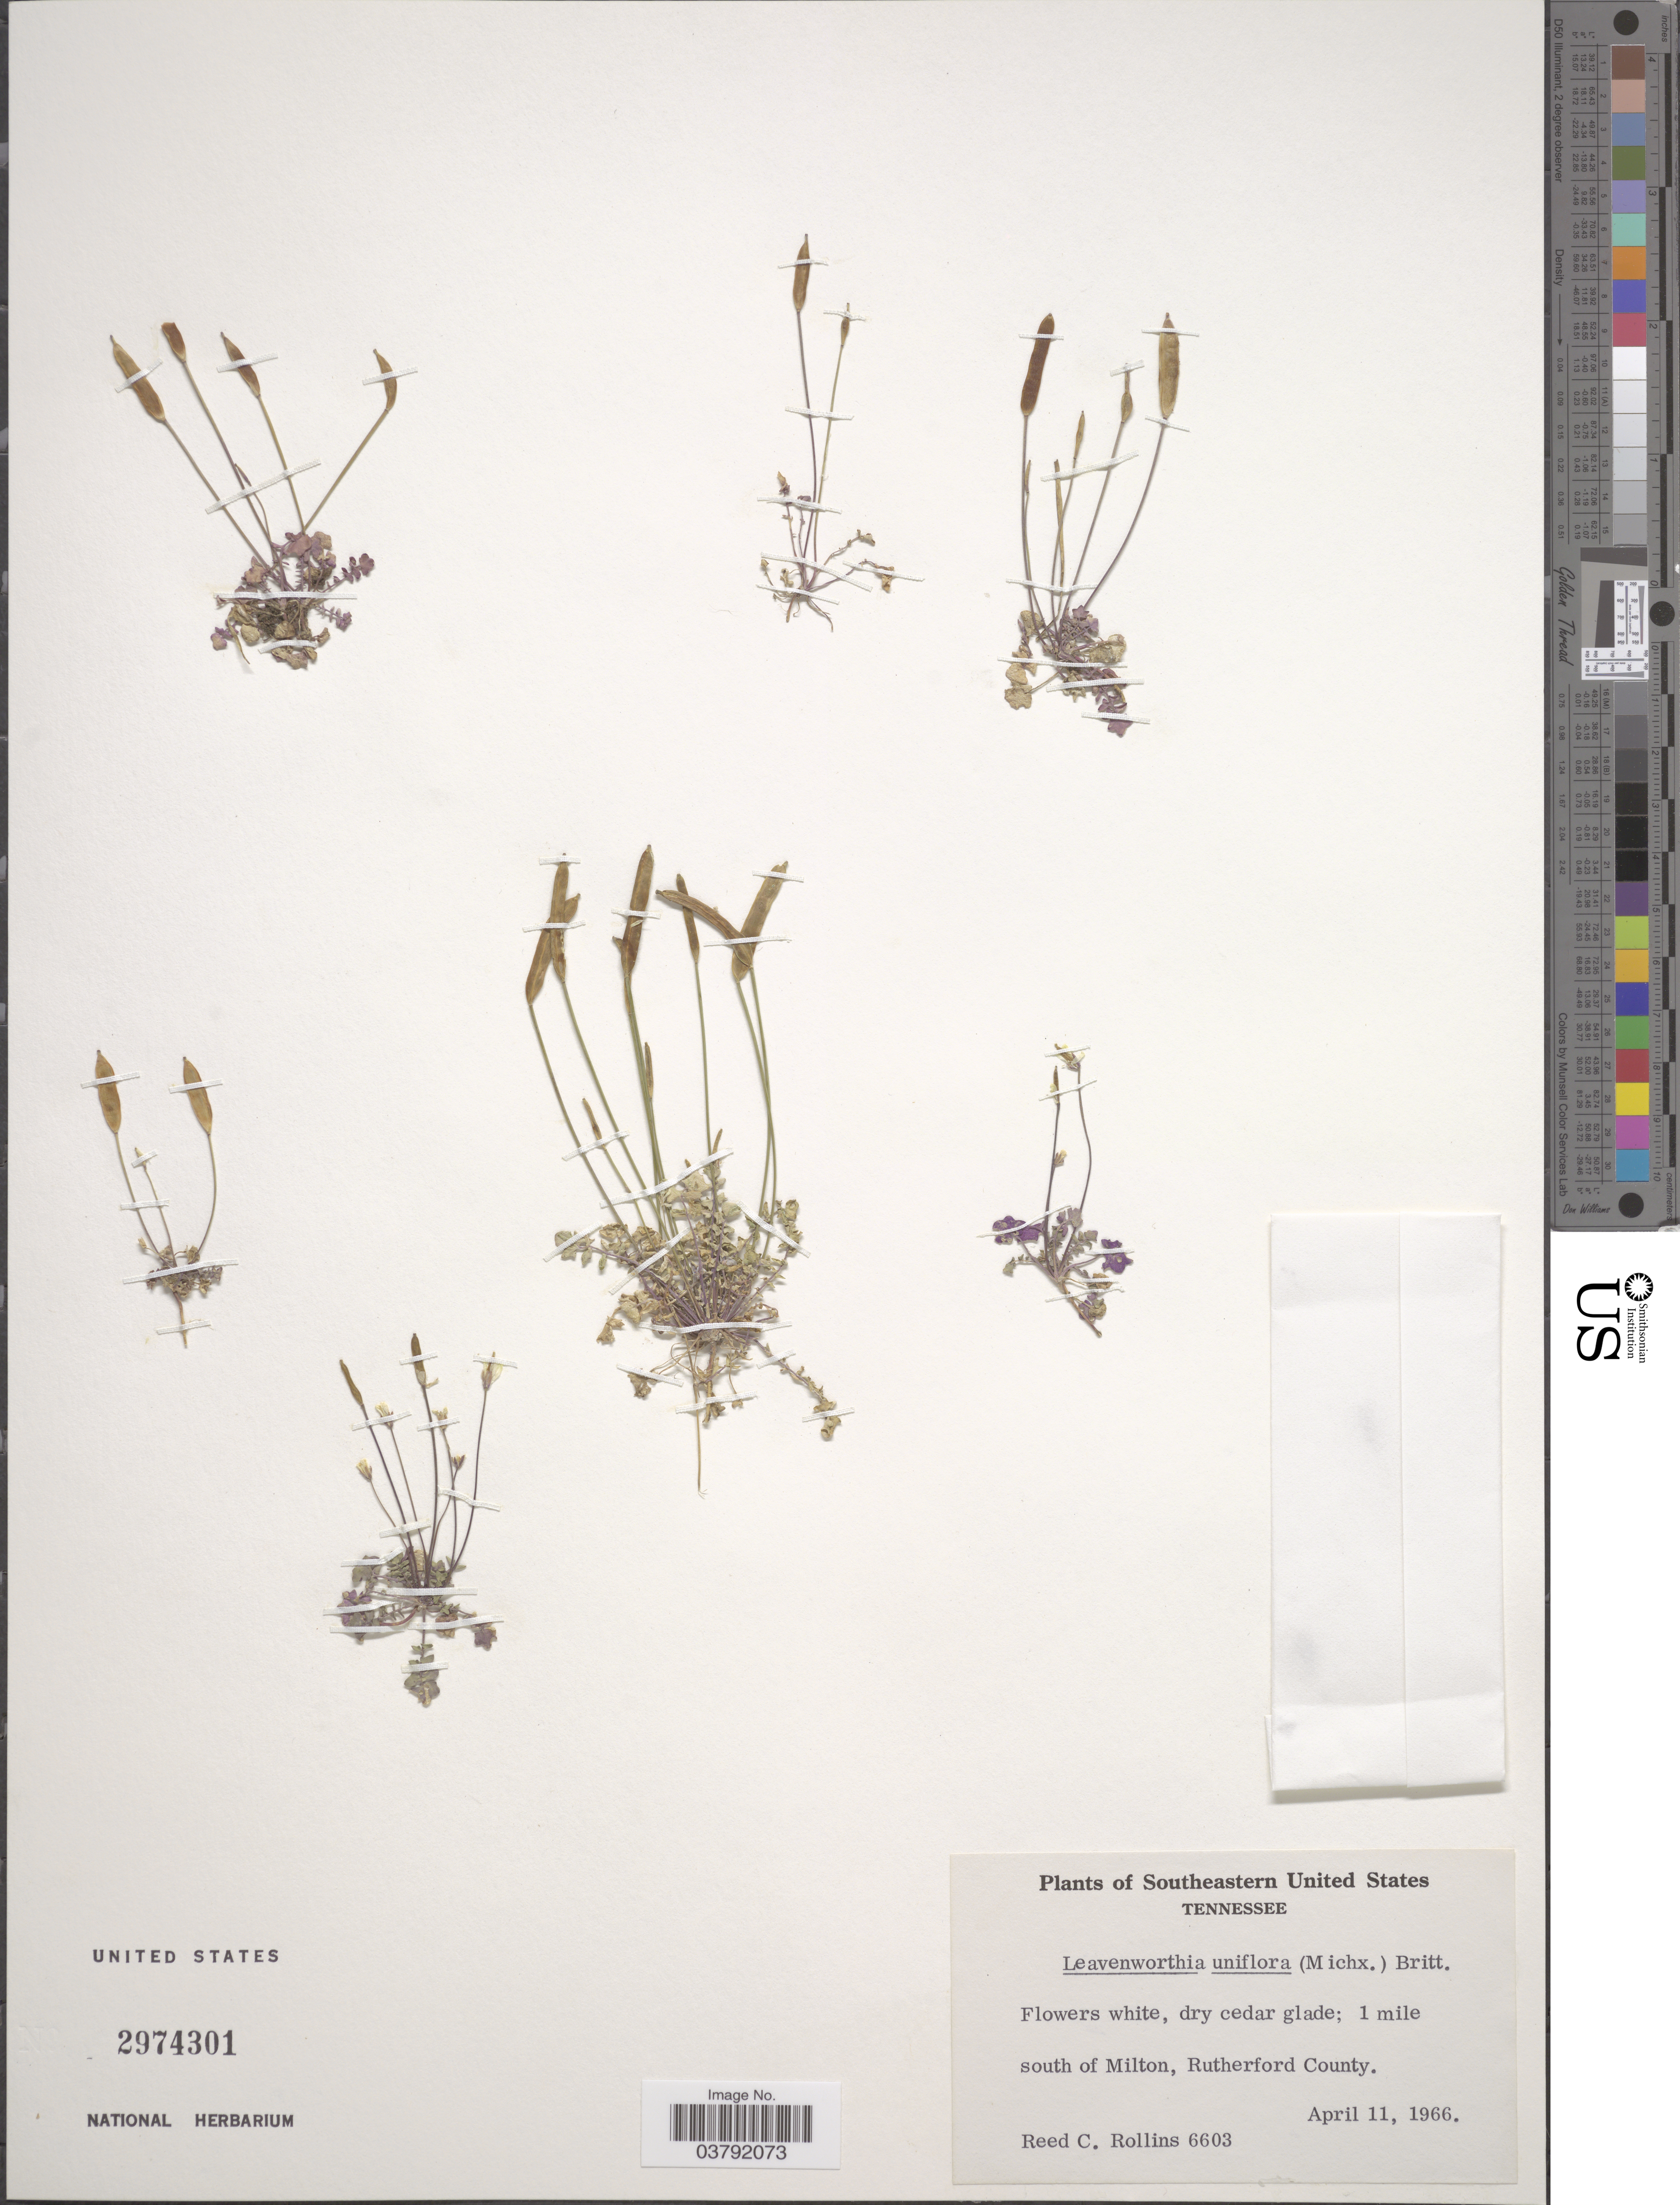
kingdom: Plantae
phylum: Tracheophyta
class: Magnoliopsida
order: Brassicales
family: Brassicaceae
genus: Leavenworthia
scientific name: Leavenworthia uniflora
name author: (Michx.) Britton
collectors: R. C. Rollins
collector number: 6603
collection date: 1966-04-11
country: United States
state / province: Tennessee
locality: Southeastern United States. 1 mile south of Milton, Rutherford County.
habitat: dry cedar glade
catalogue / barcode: US 2974301